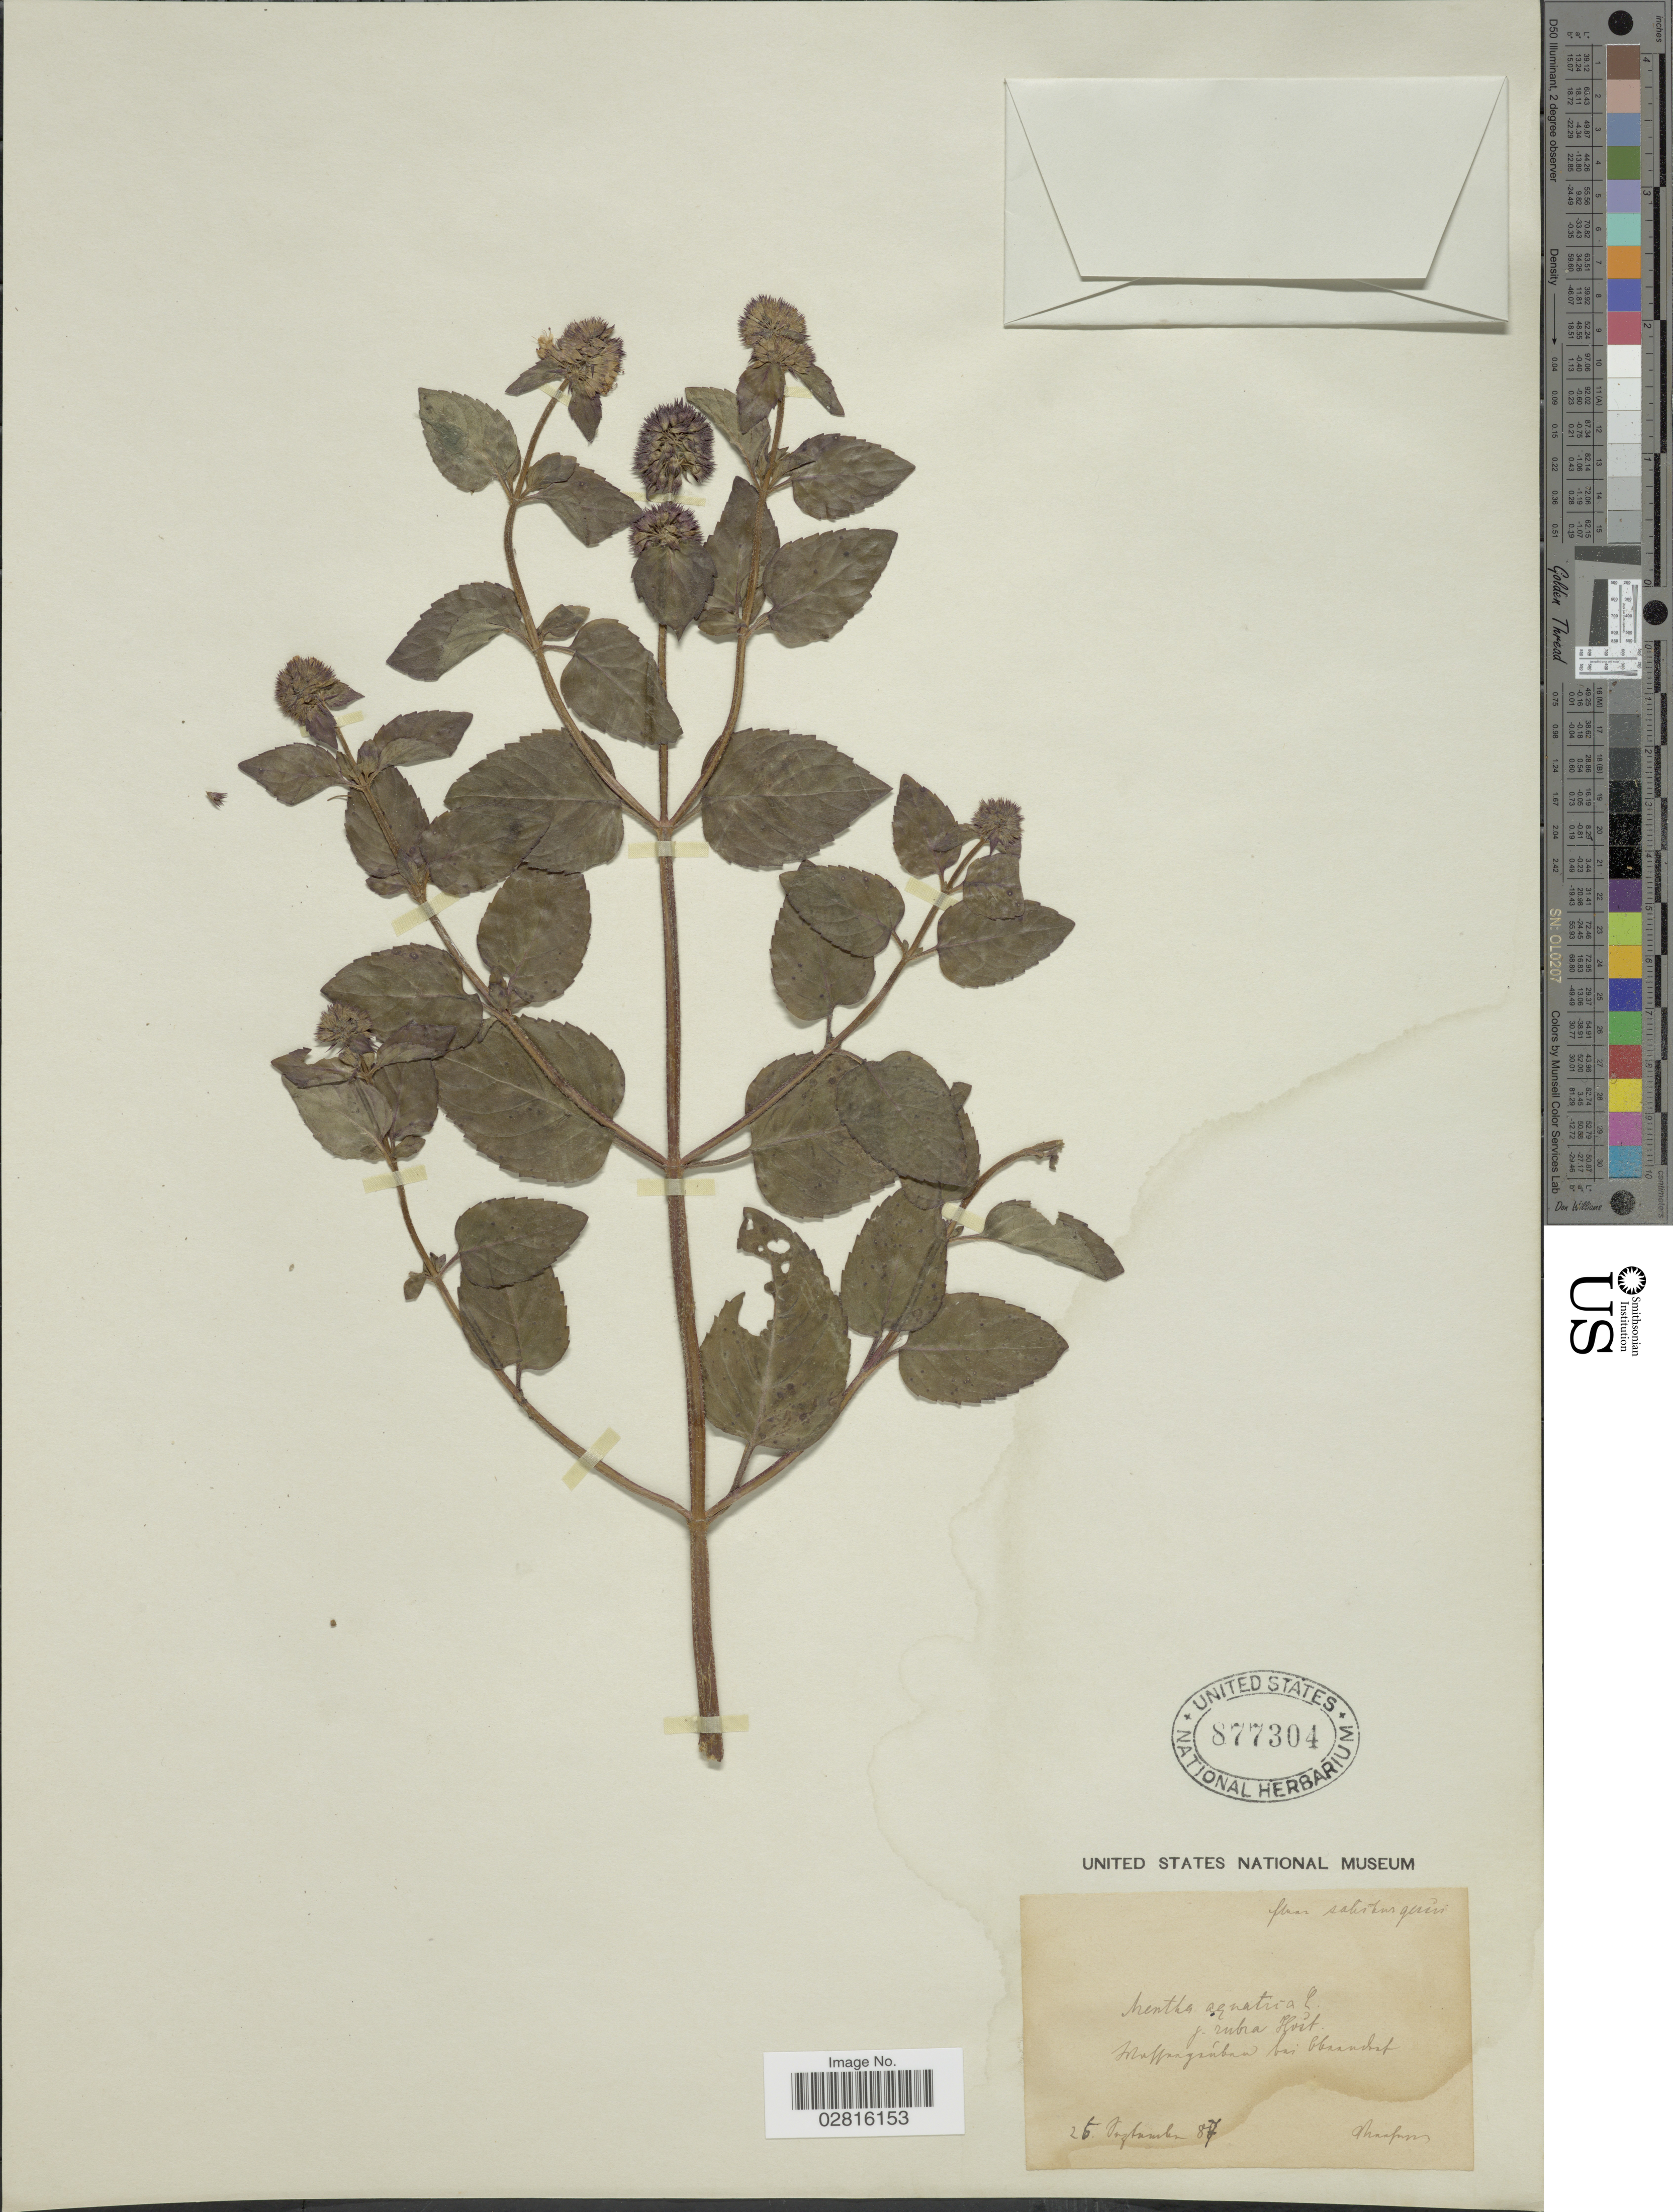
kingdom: Plantae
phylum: Tracheophyta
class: Magnoliopsida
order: Lamiales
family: Lamiaceae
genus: Mentha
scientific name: Mentha aquatica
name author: L.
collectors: F. Vierhapper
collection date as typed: Transcribed d/m/y: 26/9/87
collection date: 1887-09-26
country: Austria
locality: [Flora salisburgensis. Wassergräben bei Oberndorf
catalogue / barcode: US 877304